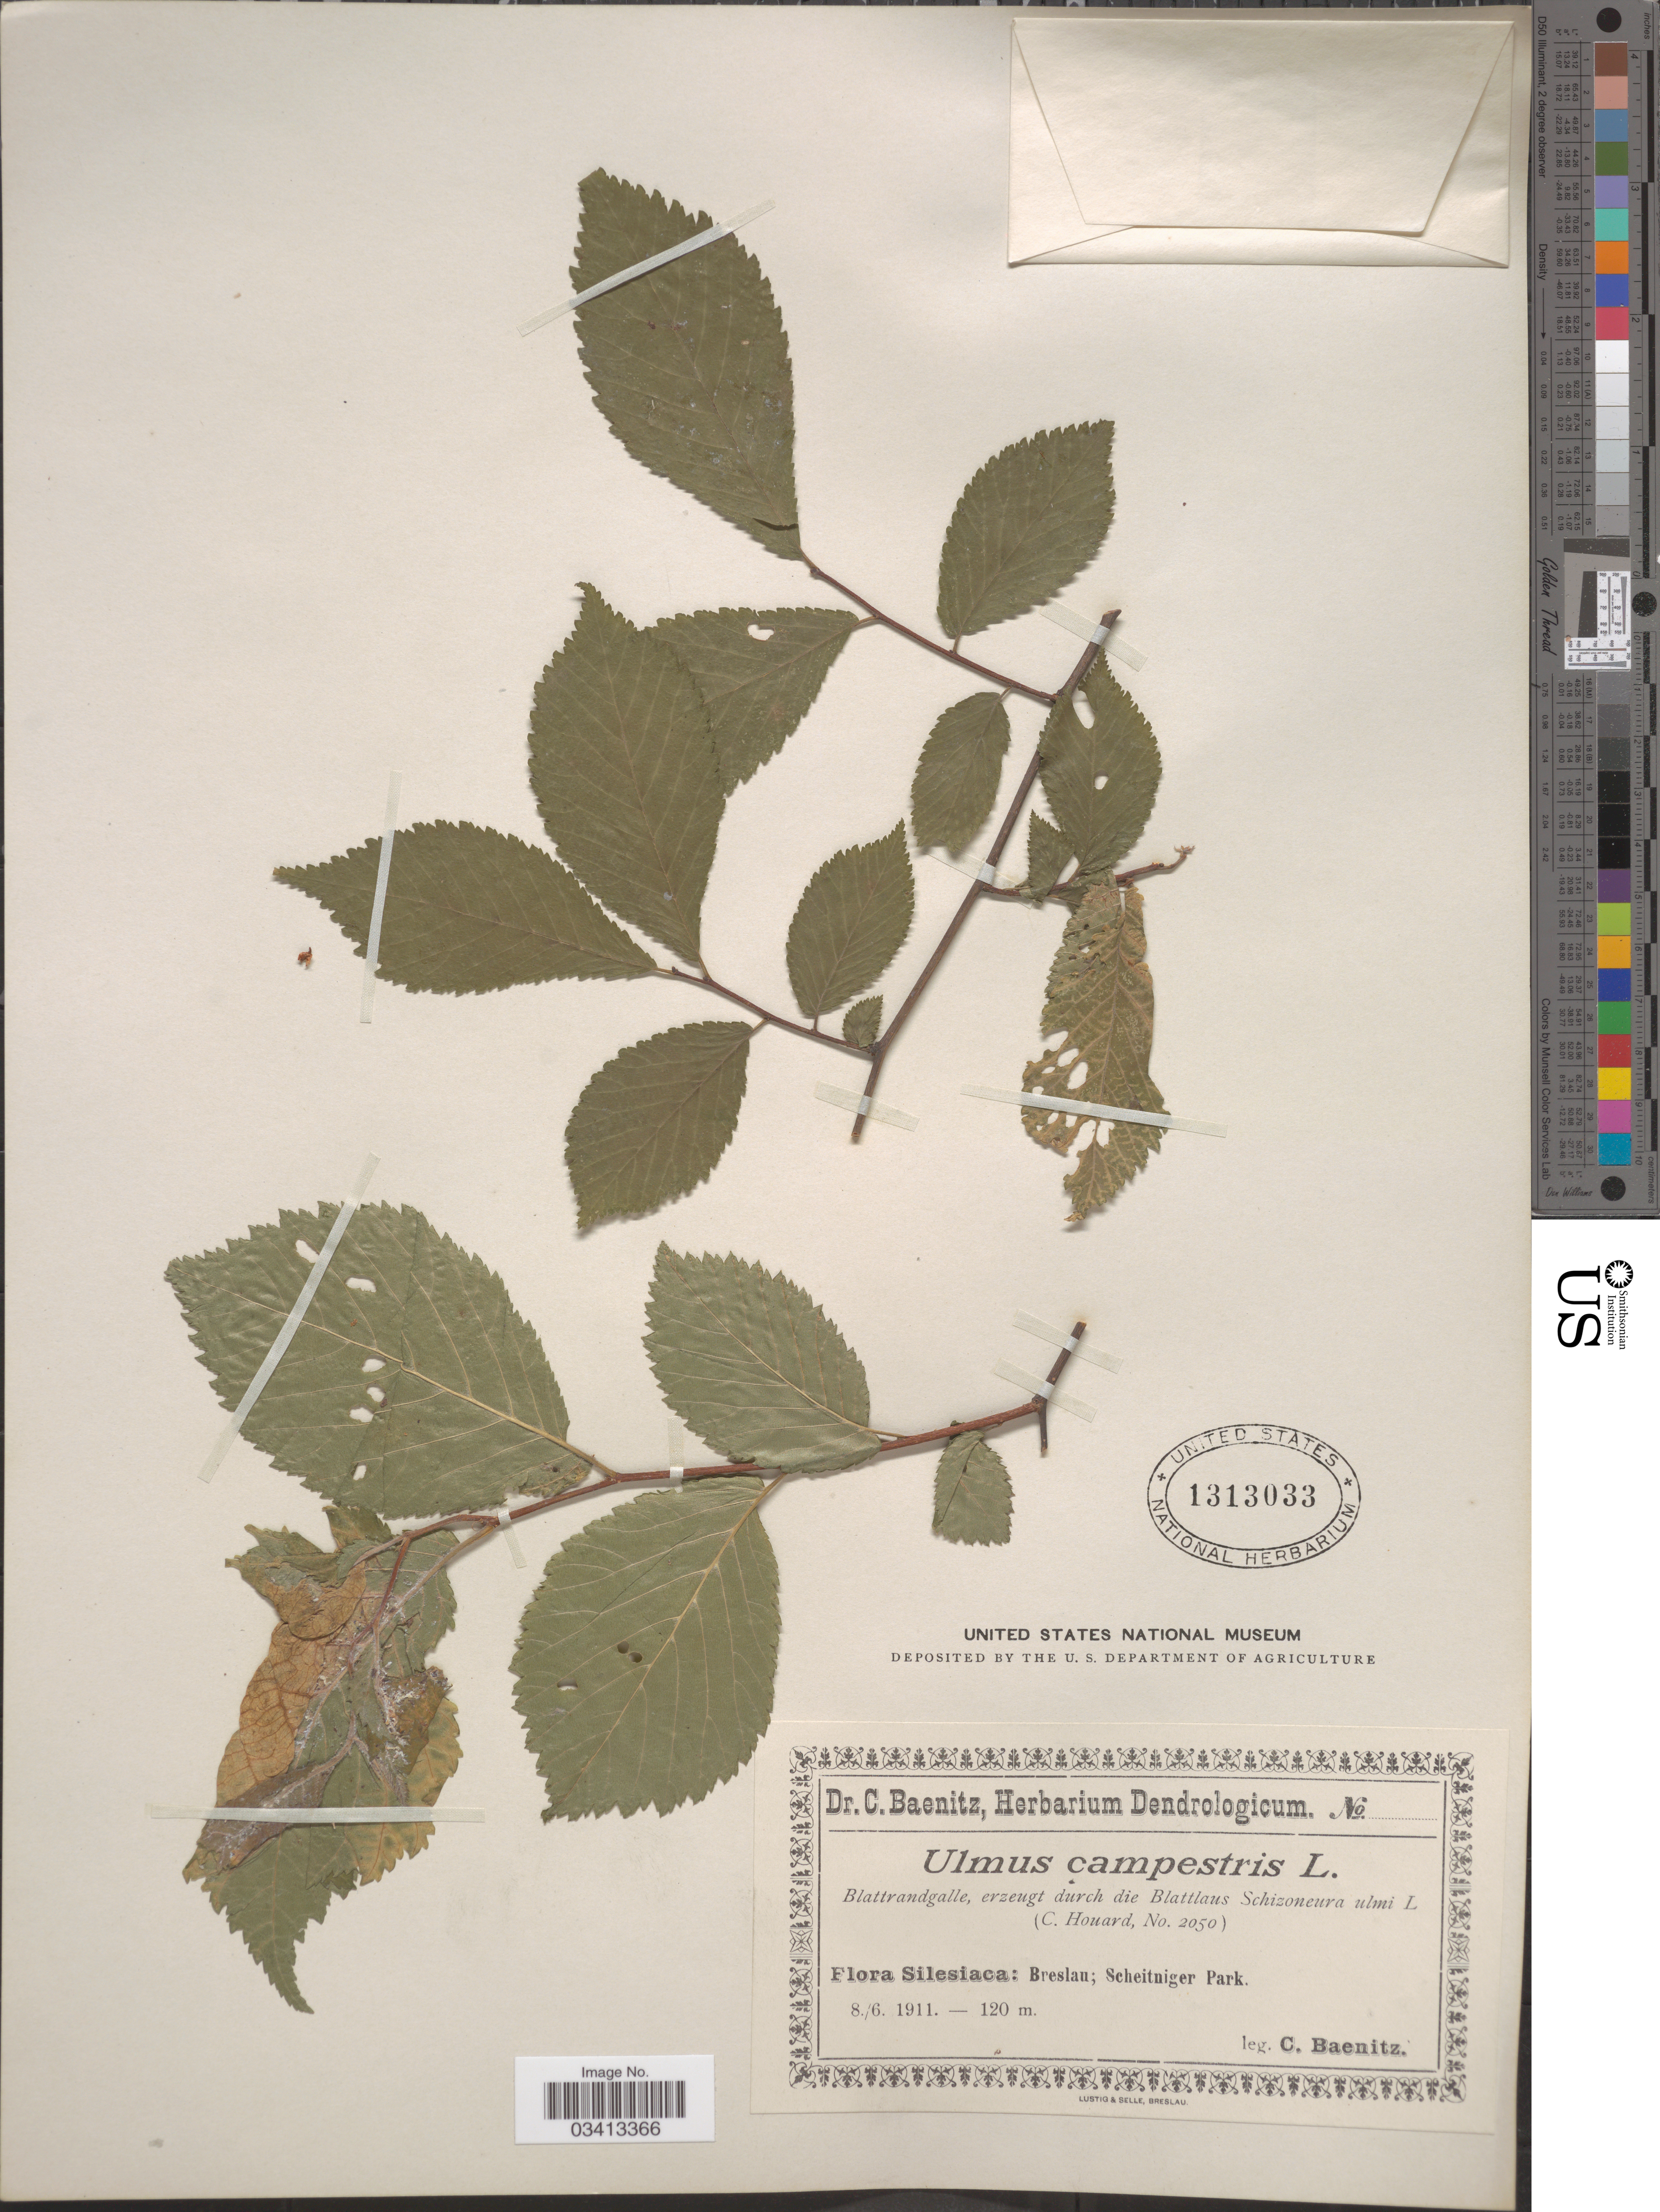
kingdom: Plantae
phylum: Tracheophyta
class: Magnoliopsida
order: Rosales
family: Ulmaceae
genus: Ulmus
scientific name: Ulmus campestris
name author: L.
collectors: C. G. Baenitz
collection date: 1911-06-08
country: Poland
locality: Silesiaca: Breslau; Scheitniger Park.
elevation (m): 120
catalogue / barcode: US 1313033